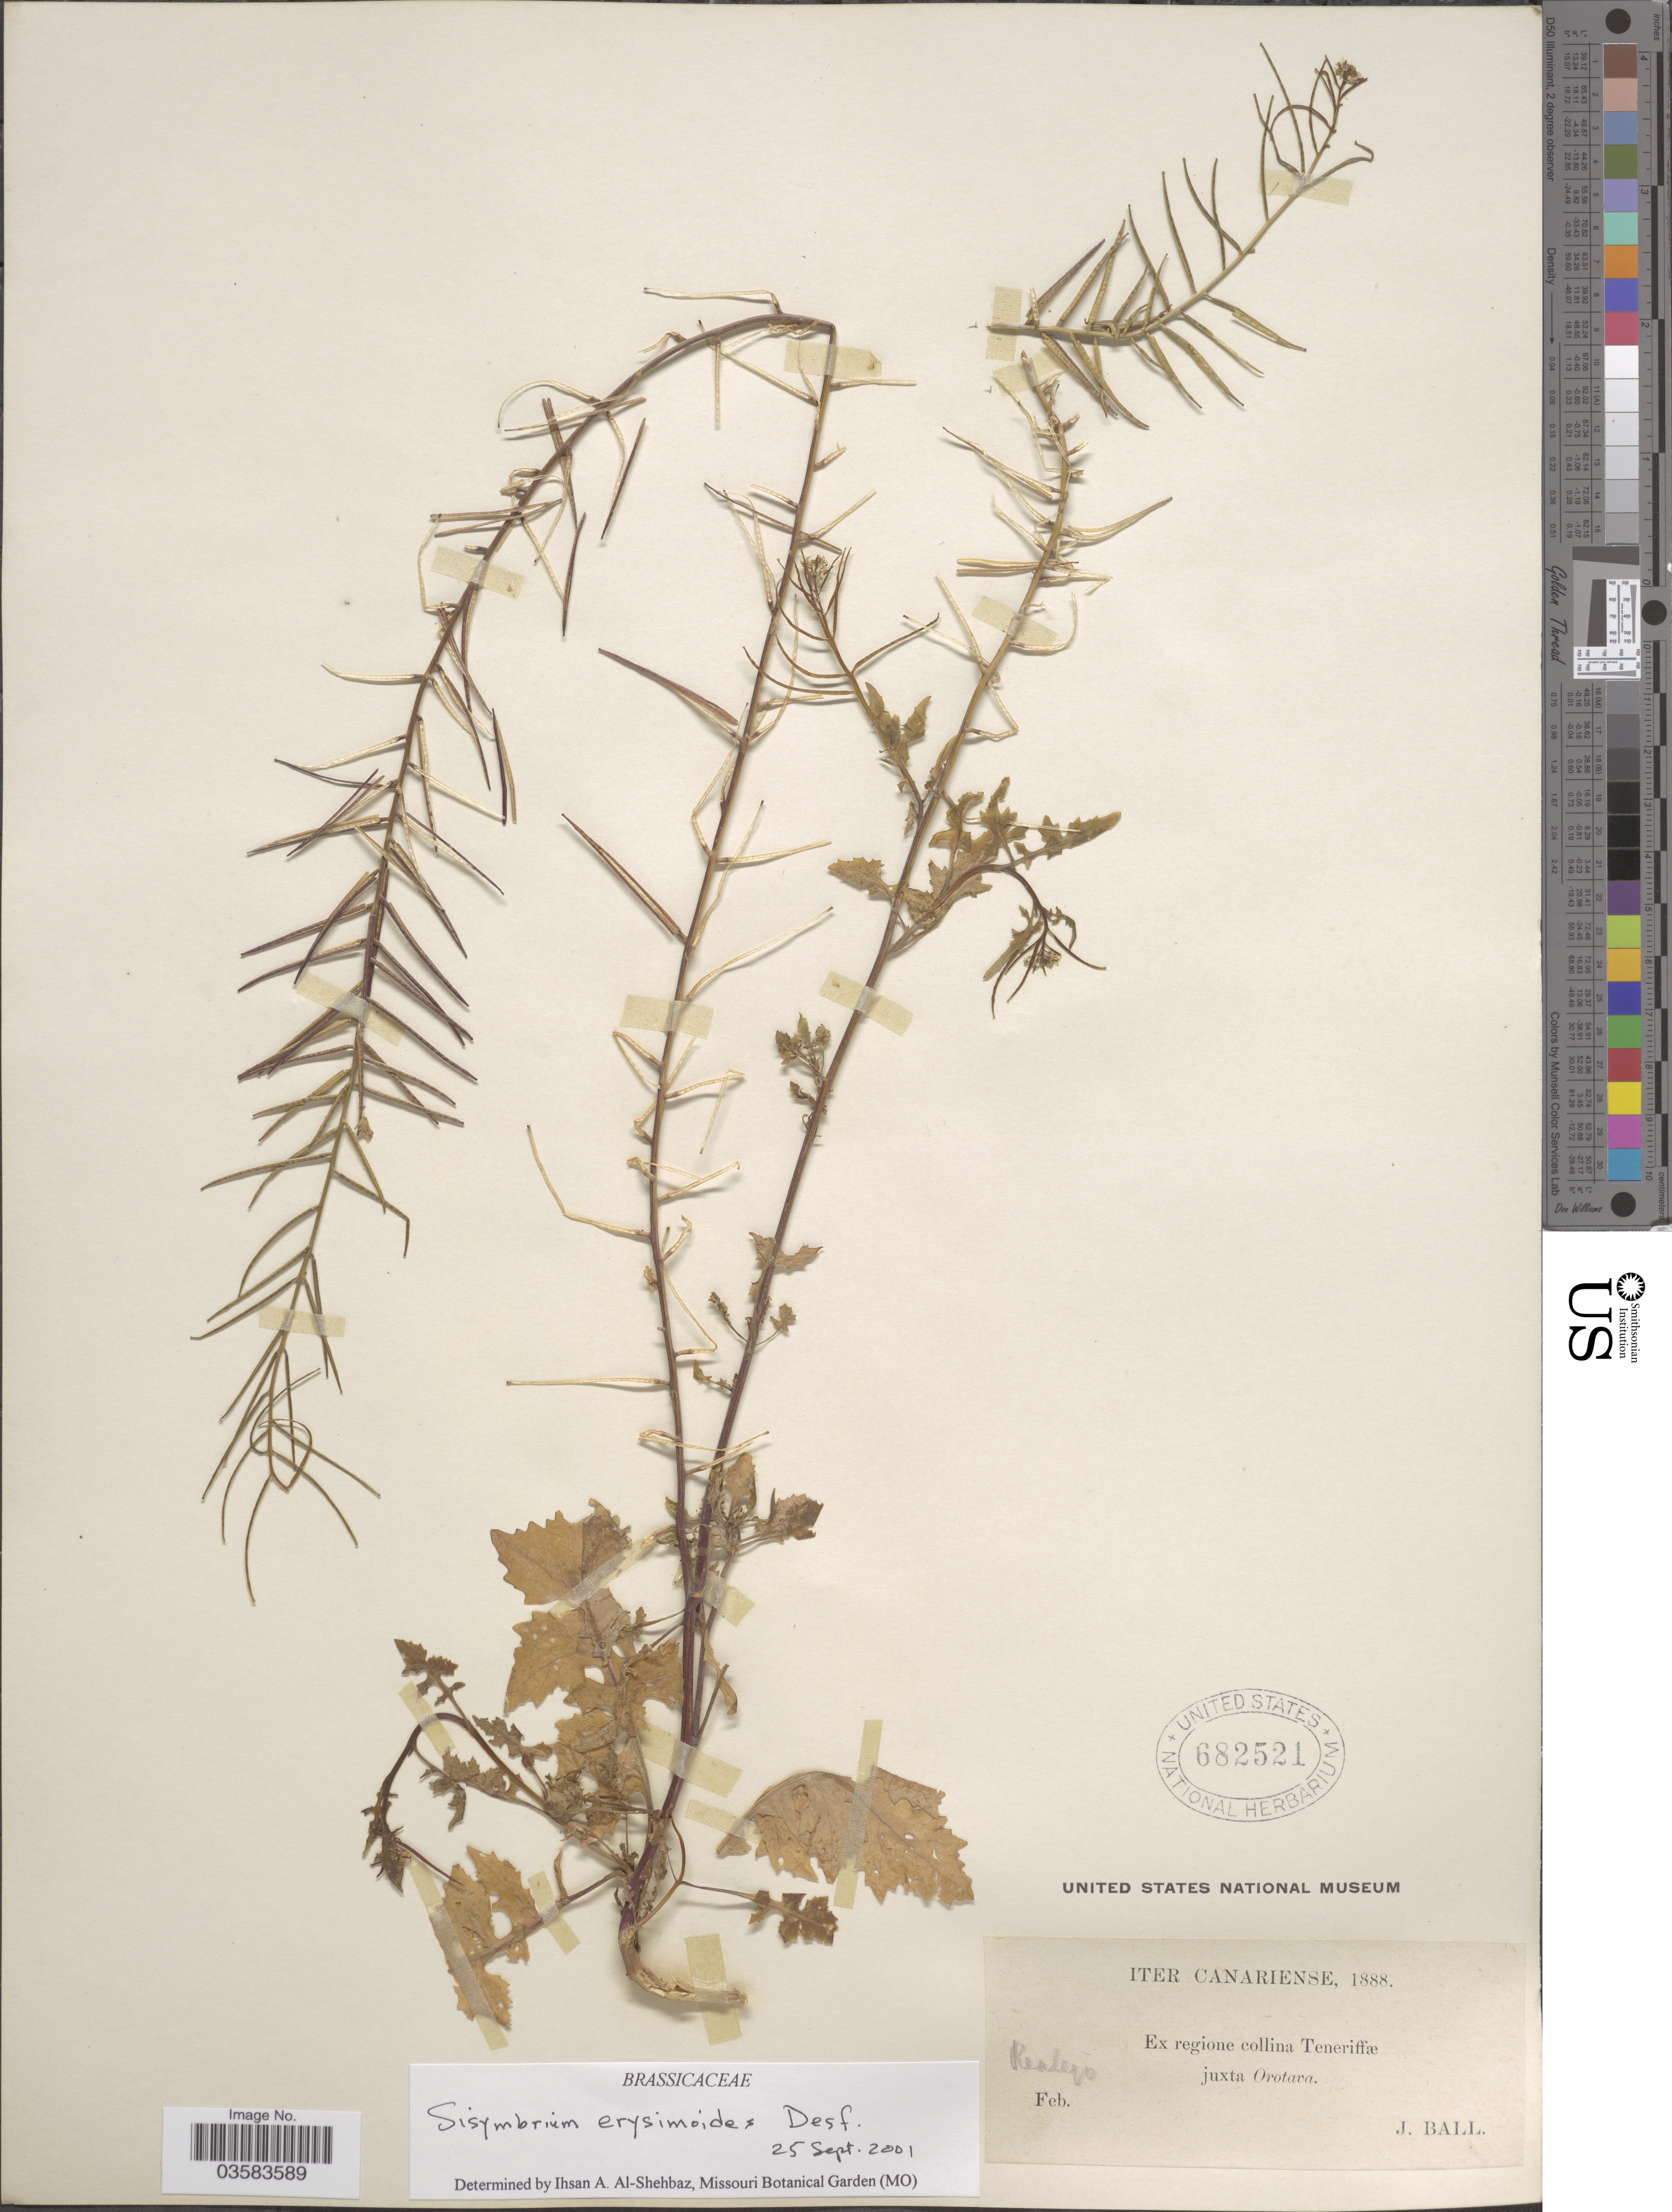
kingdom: Plantae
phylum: Tracheophyta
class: Magnoliopsida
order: Brassicales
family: Brassicaceae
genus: Sisymbrium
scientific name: Sisymbrium erysimoides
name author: Desf.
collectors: J. Ball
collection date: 1888-02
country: Spain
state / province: Canarias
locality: Iter Canariense. Ex regione collina Teneriffæ juxta Orotava. Realejo.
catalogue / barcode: US 682521